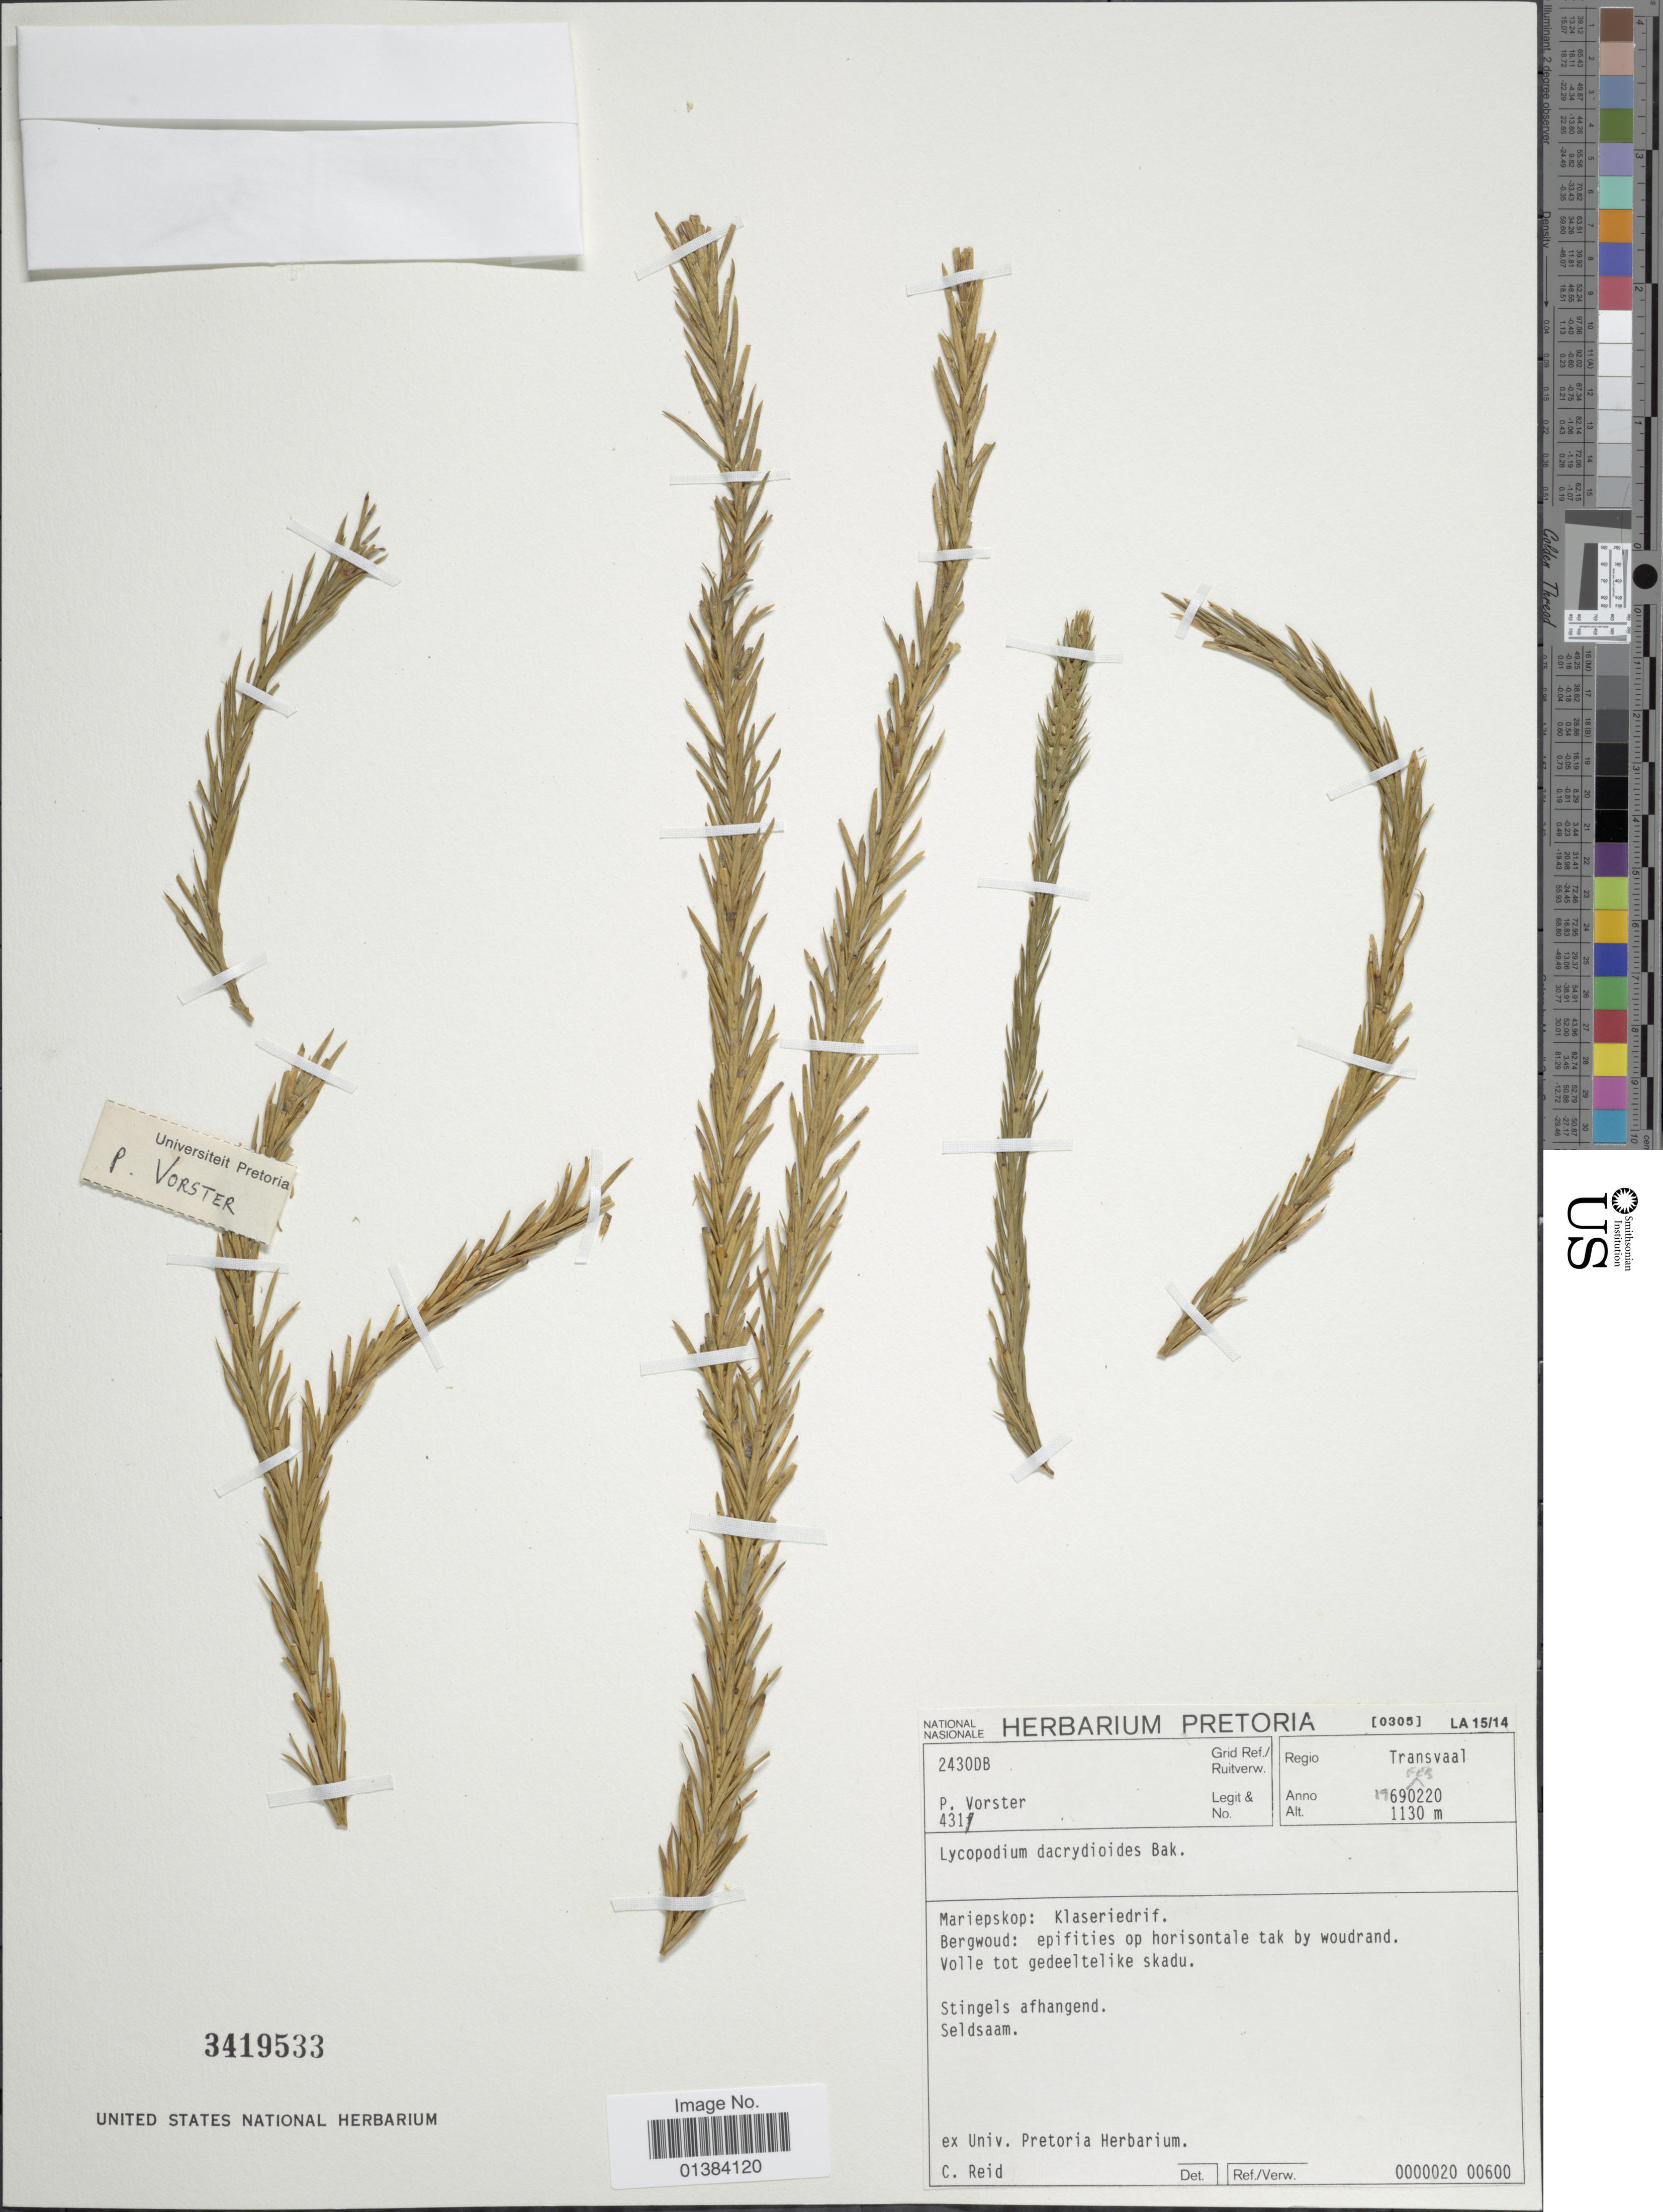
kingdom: Plantae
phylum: Tracheophyta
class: Lycopodiopsida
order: Lycopodiales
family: Lycopodiaceae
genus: Phlegmariurus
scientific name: Phlegmariurus dacrydioides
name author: (Baker) A. R. Field & Bostock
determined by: Field, A. R.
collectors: P. Vorster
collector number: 431*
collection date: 1969-02-20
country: South Africa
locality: Mariepskop: Klaseriedif.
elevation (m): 1130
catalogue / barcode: US 3419533